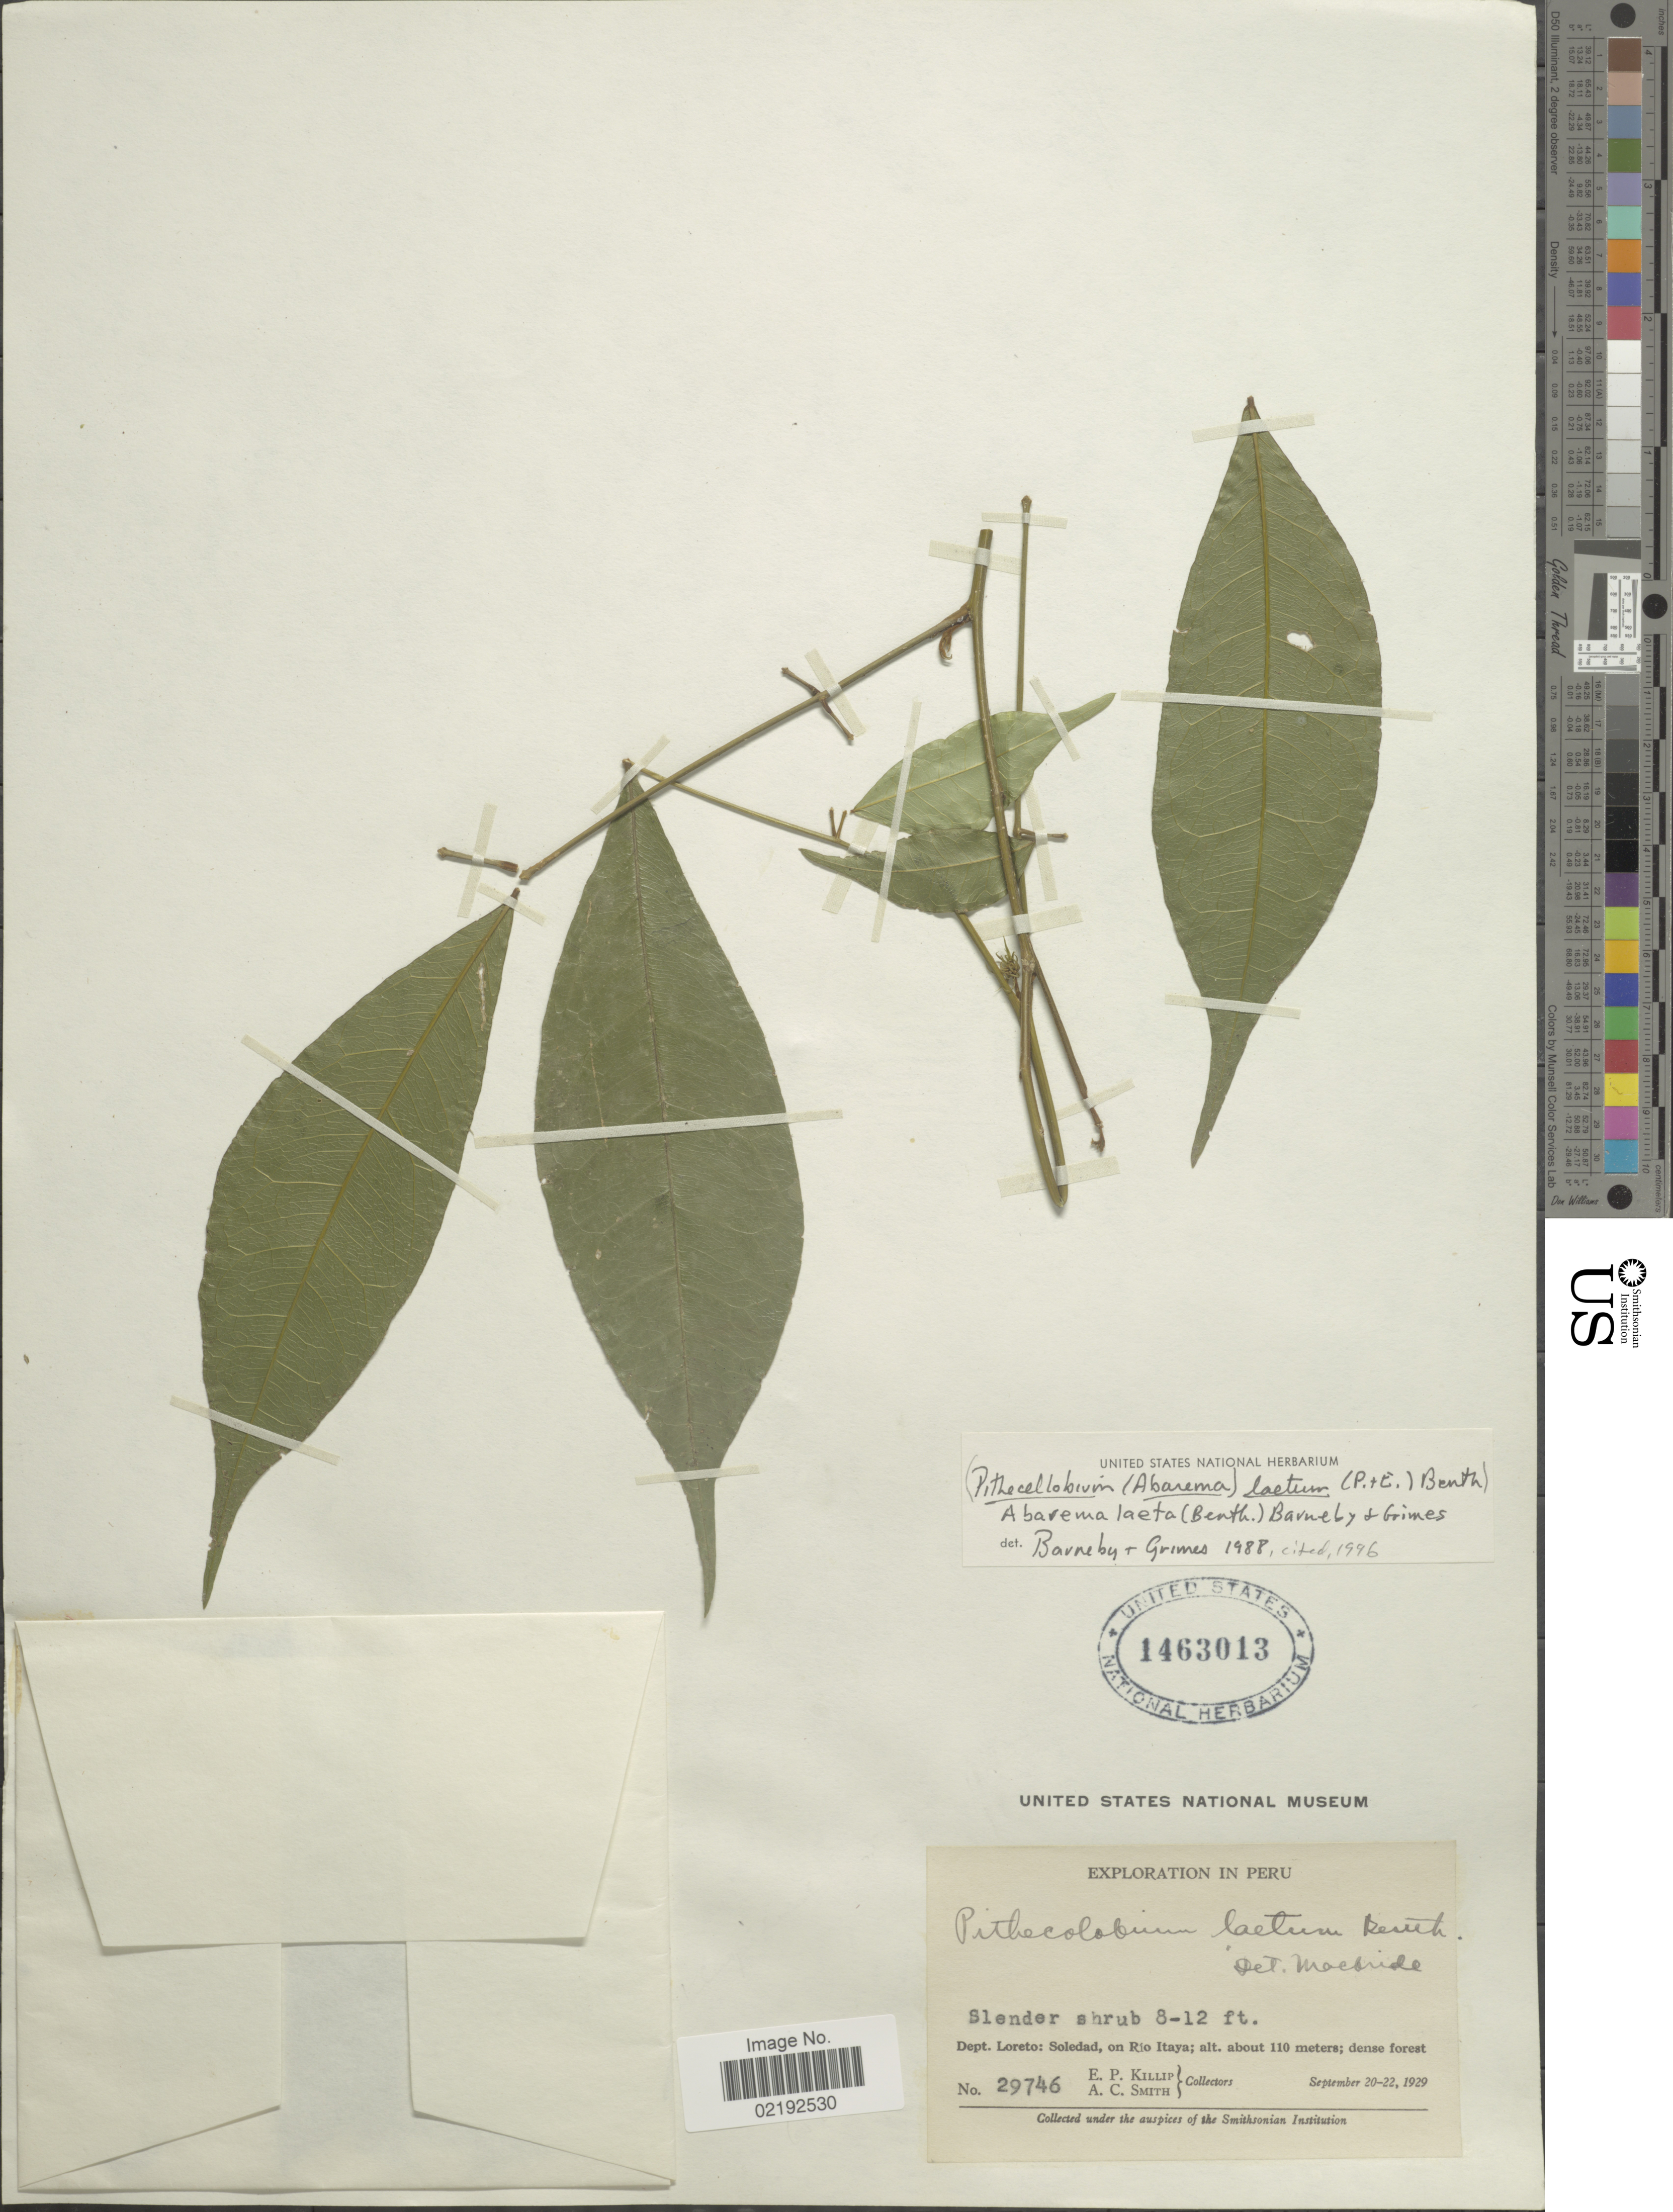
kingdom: Plantae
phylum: Tracheophyta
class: Magnoliopsida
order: Fabales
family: Fabaceae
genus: Abarema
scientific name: Abarema laeta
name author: (Benth.) Barneby & J.W. Grimes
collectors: E. P. Killip & A. C. Smith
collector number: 29746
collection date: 1929-09-20/1929-09-22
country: Peru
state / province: Loreto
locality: Soledad, on Rio Itaya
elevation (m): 110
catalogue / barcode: US 1463013